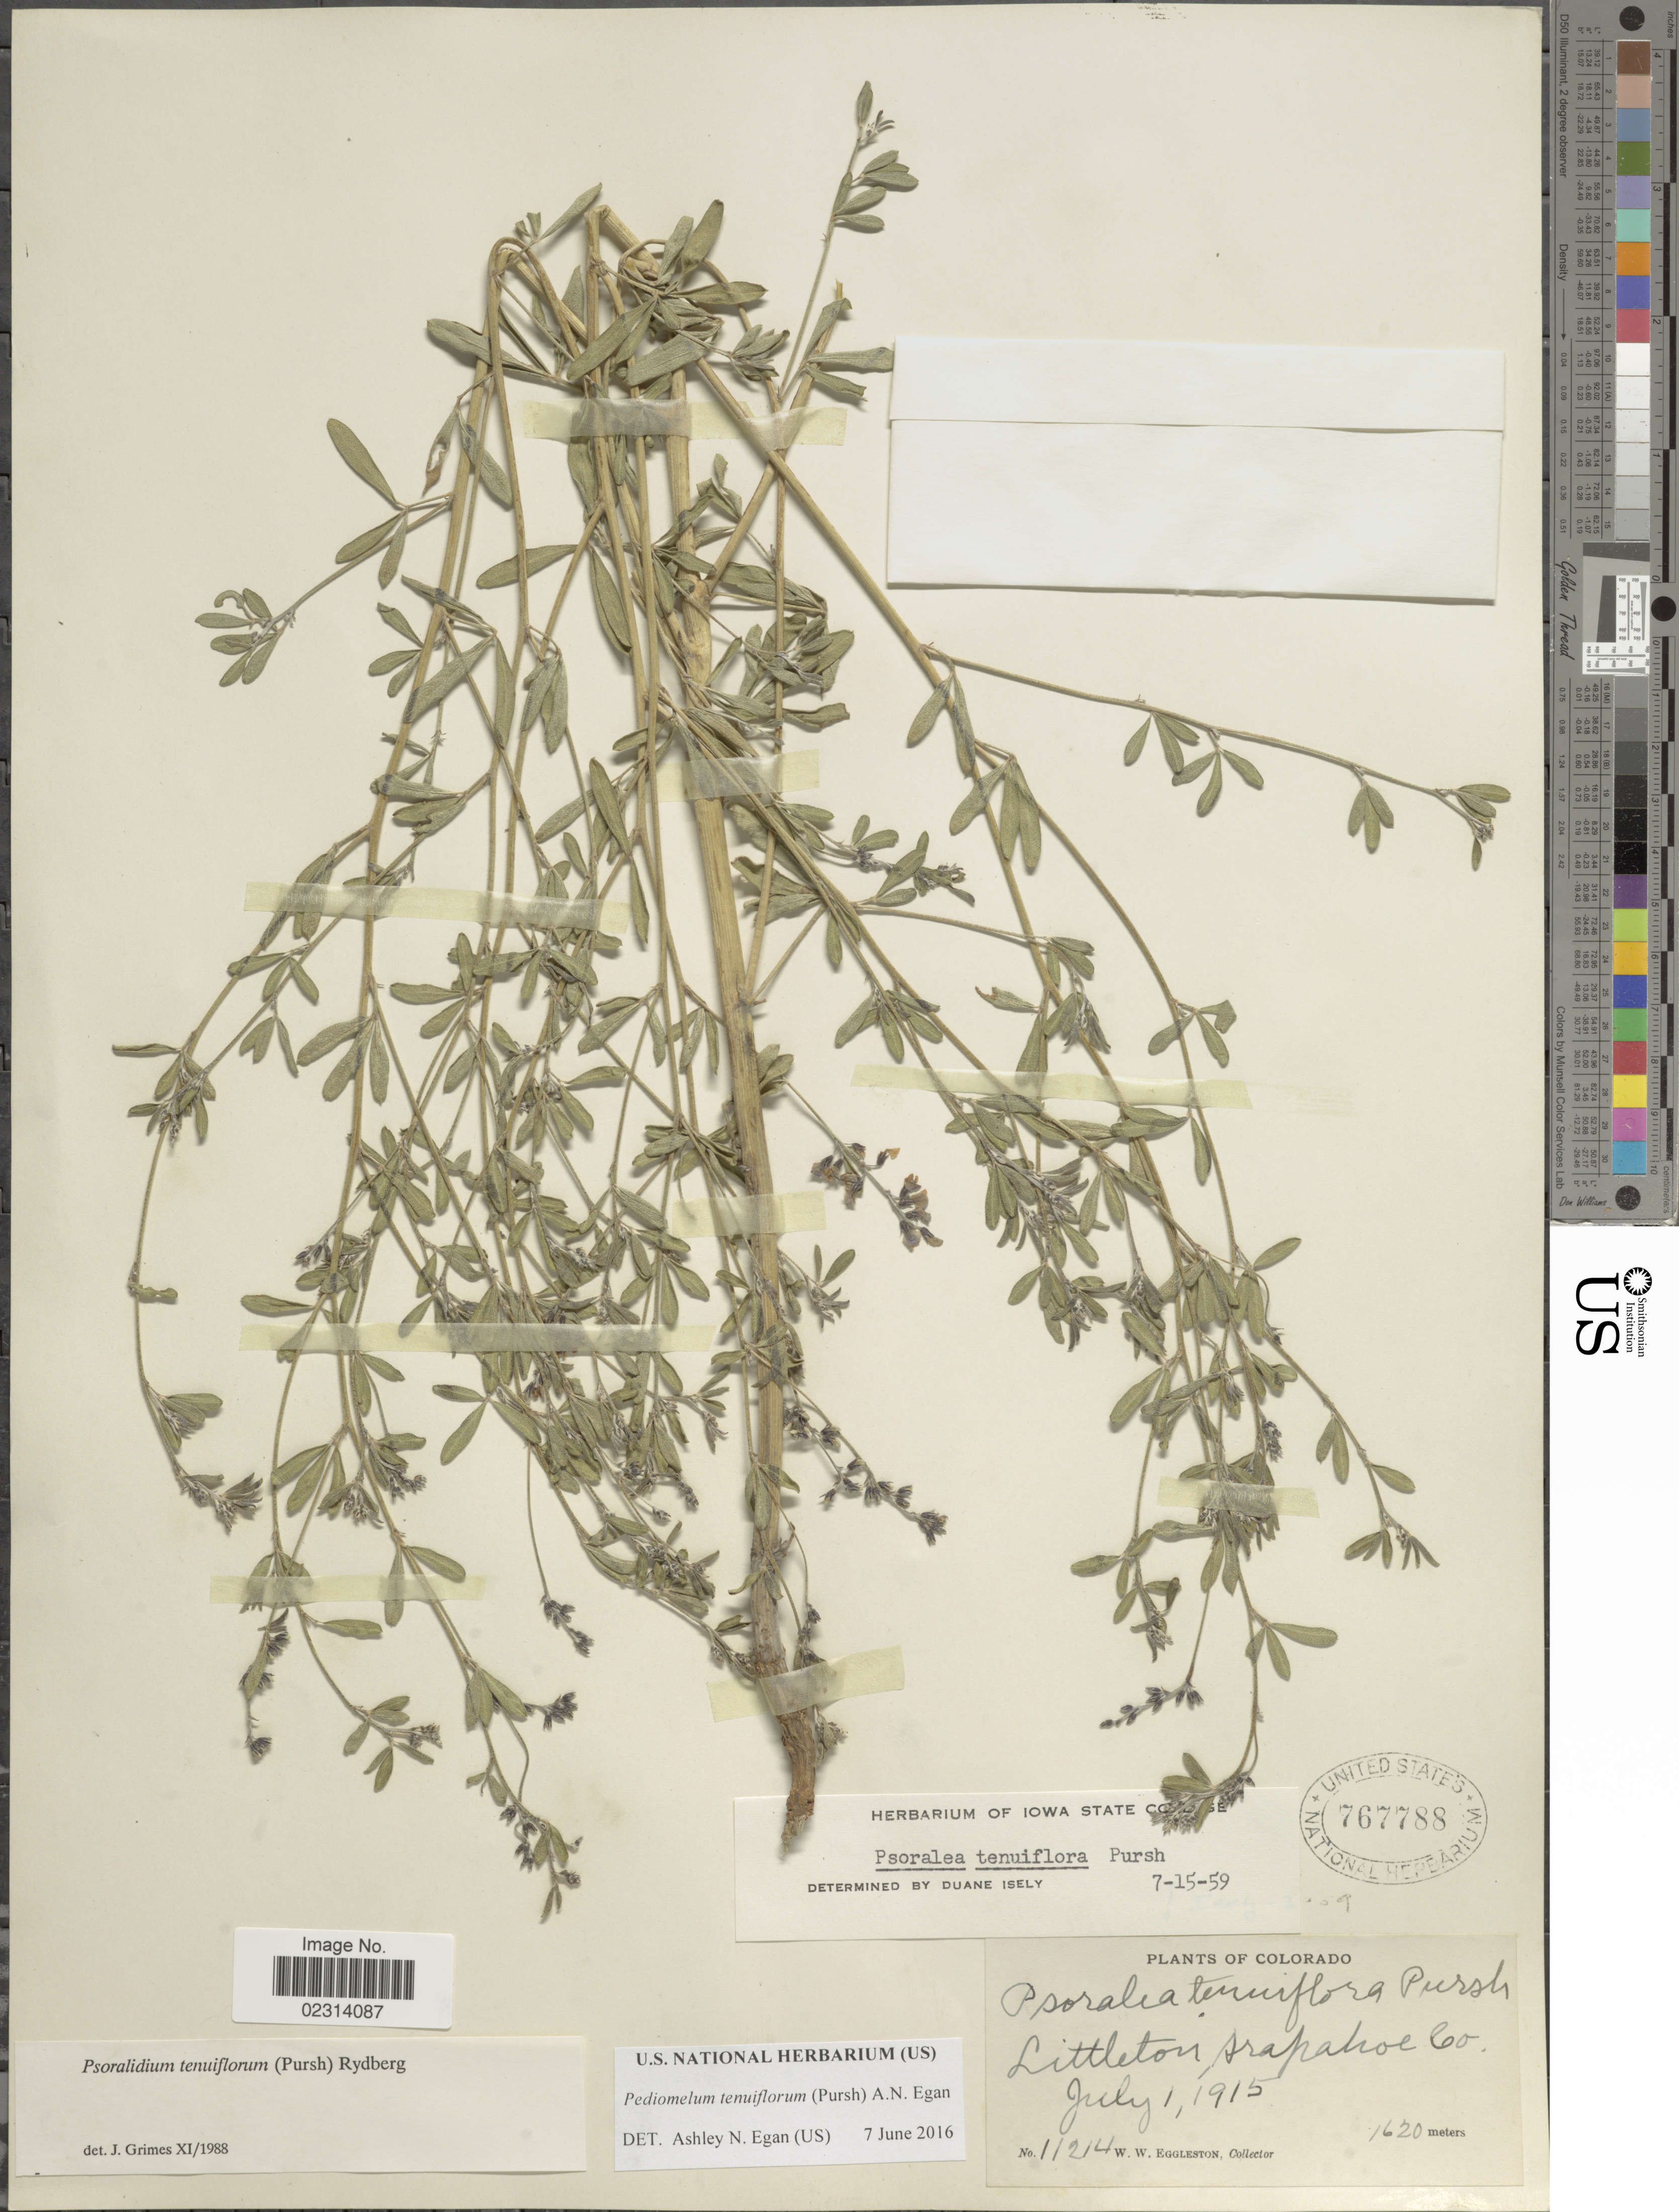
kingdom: Plantae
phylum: Tracheophyta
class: Magnoliopsida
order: Fabales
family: Fabaceae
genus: Psoralidium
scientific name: Psoralidium tenuiflorum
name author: (Pursh) Rydb.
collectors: W. W. Eggleston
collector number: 11214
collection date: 1915-07-01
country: United States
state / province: Colorado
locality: Littleton Arapahoe Co.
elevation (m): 1620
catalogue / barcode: US 767788